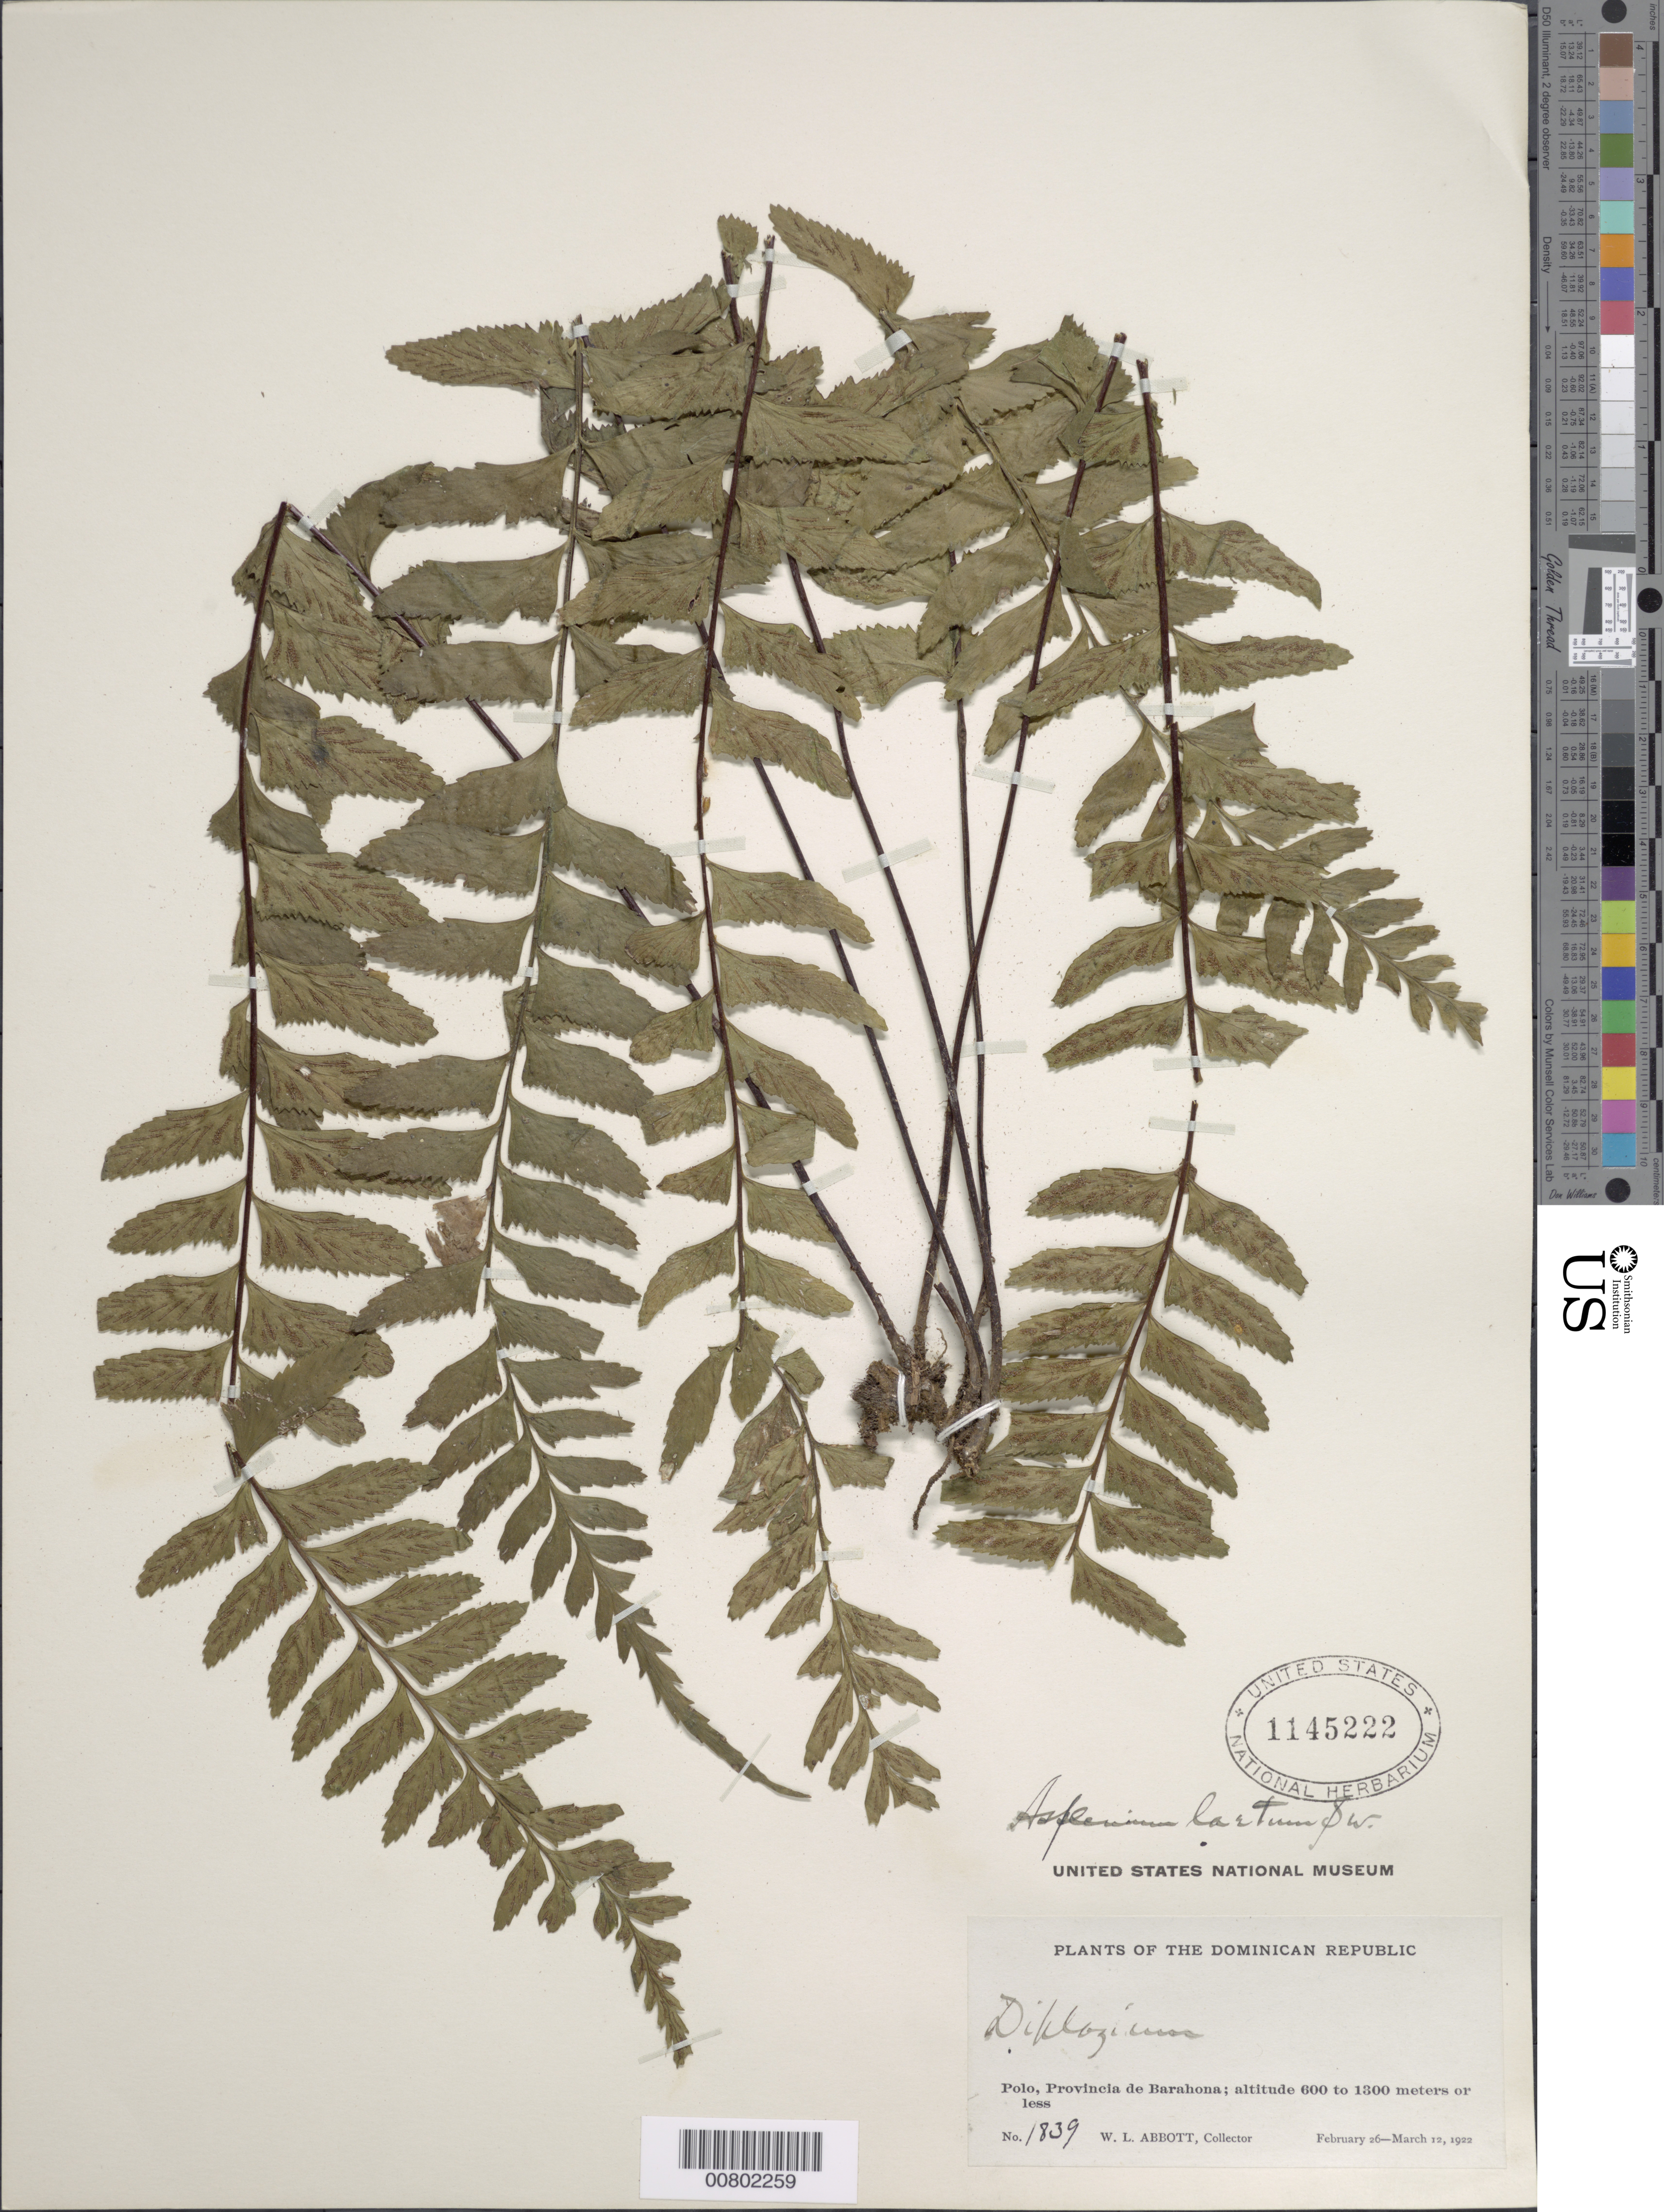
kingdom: Plantae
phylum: Tracheophyta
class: Polypodiopsida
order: Polypodiales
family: Aspleniaceae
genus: Asplenium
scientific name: Asplenium laetum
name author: Sw.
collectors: W. L. Abbott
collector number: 1839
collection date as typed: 26 Feb 1922 to 12 Mar 1922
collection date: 1922-02-26/1922-03-12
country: Dominican Republic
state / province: Barahona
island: Hispaniola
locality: Polo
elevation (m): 600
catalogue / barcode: US 1145222